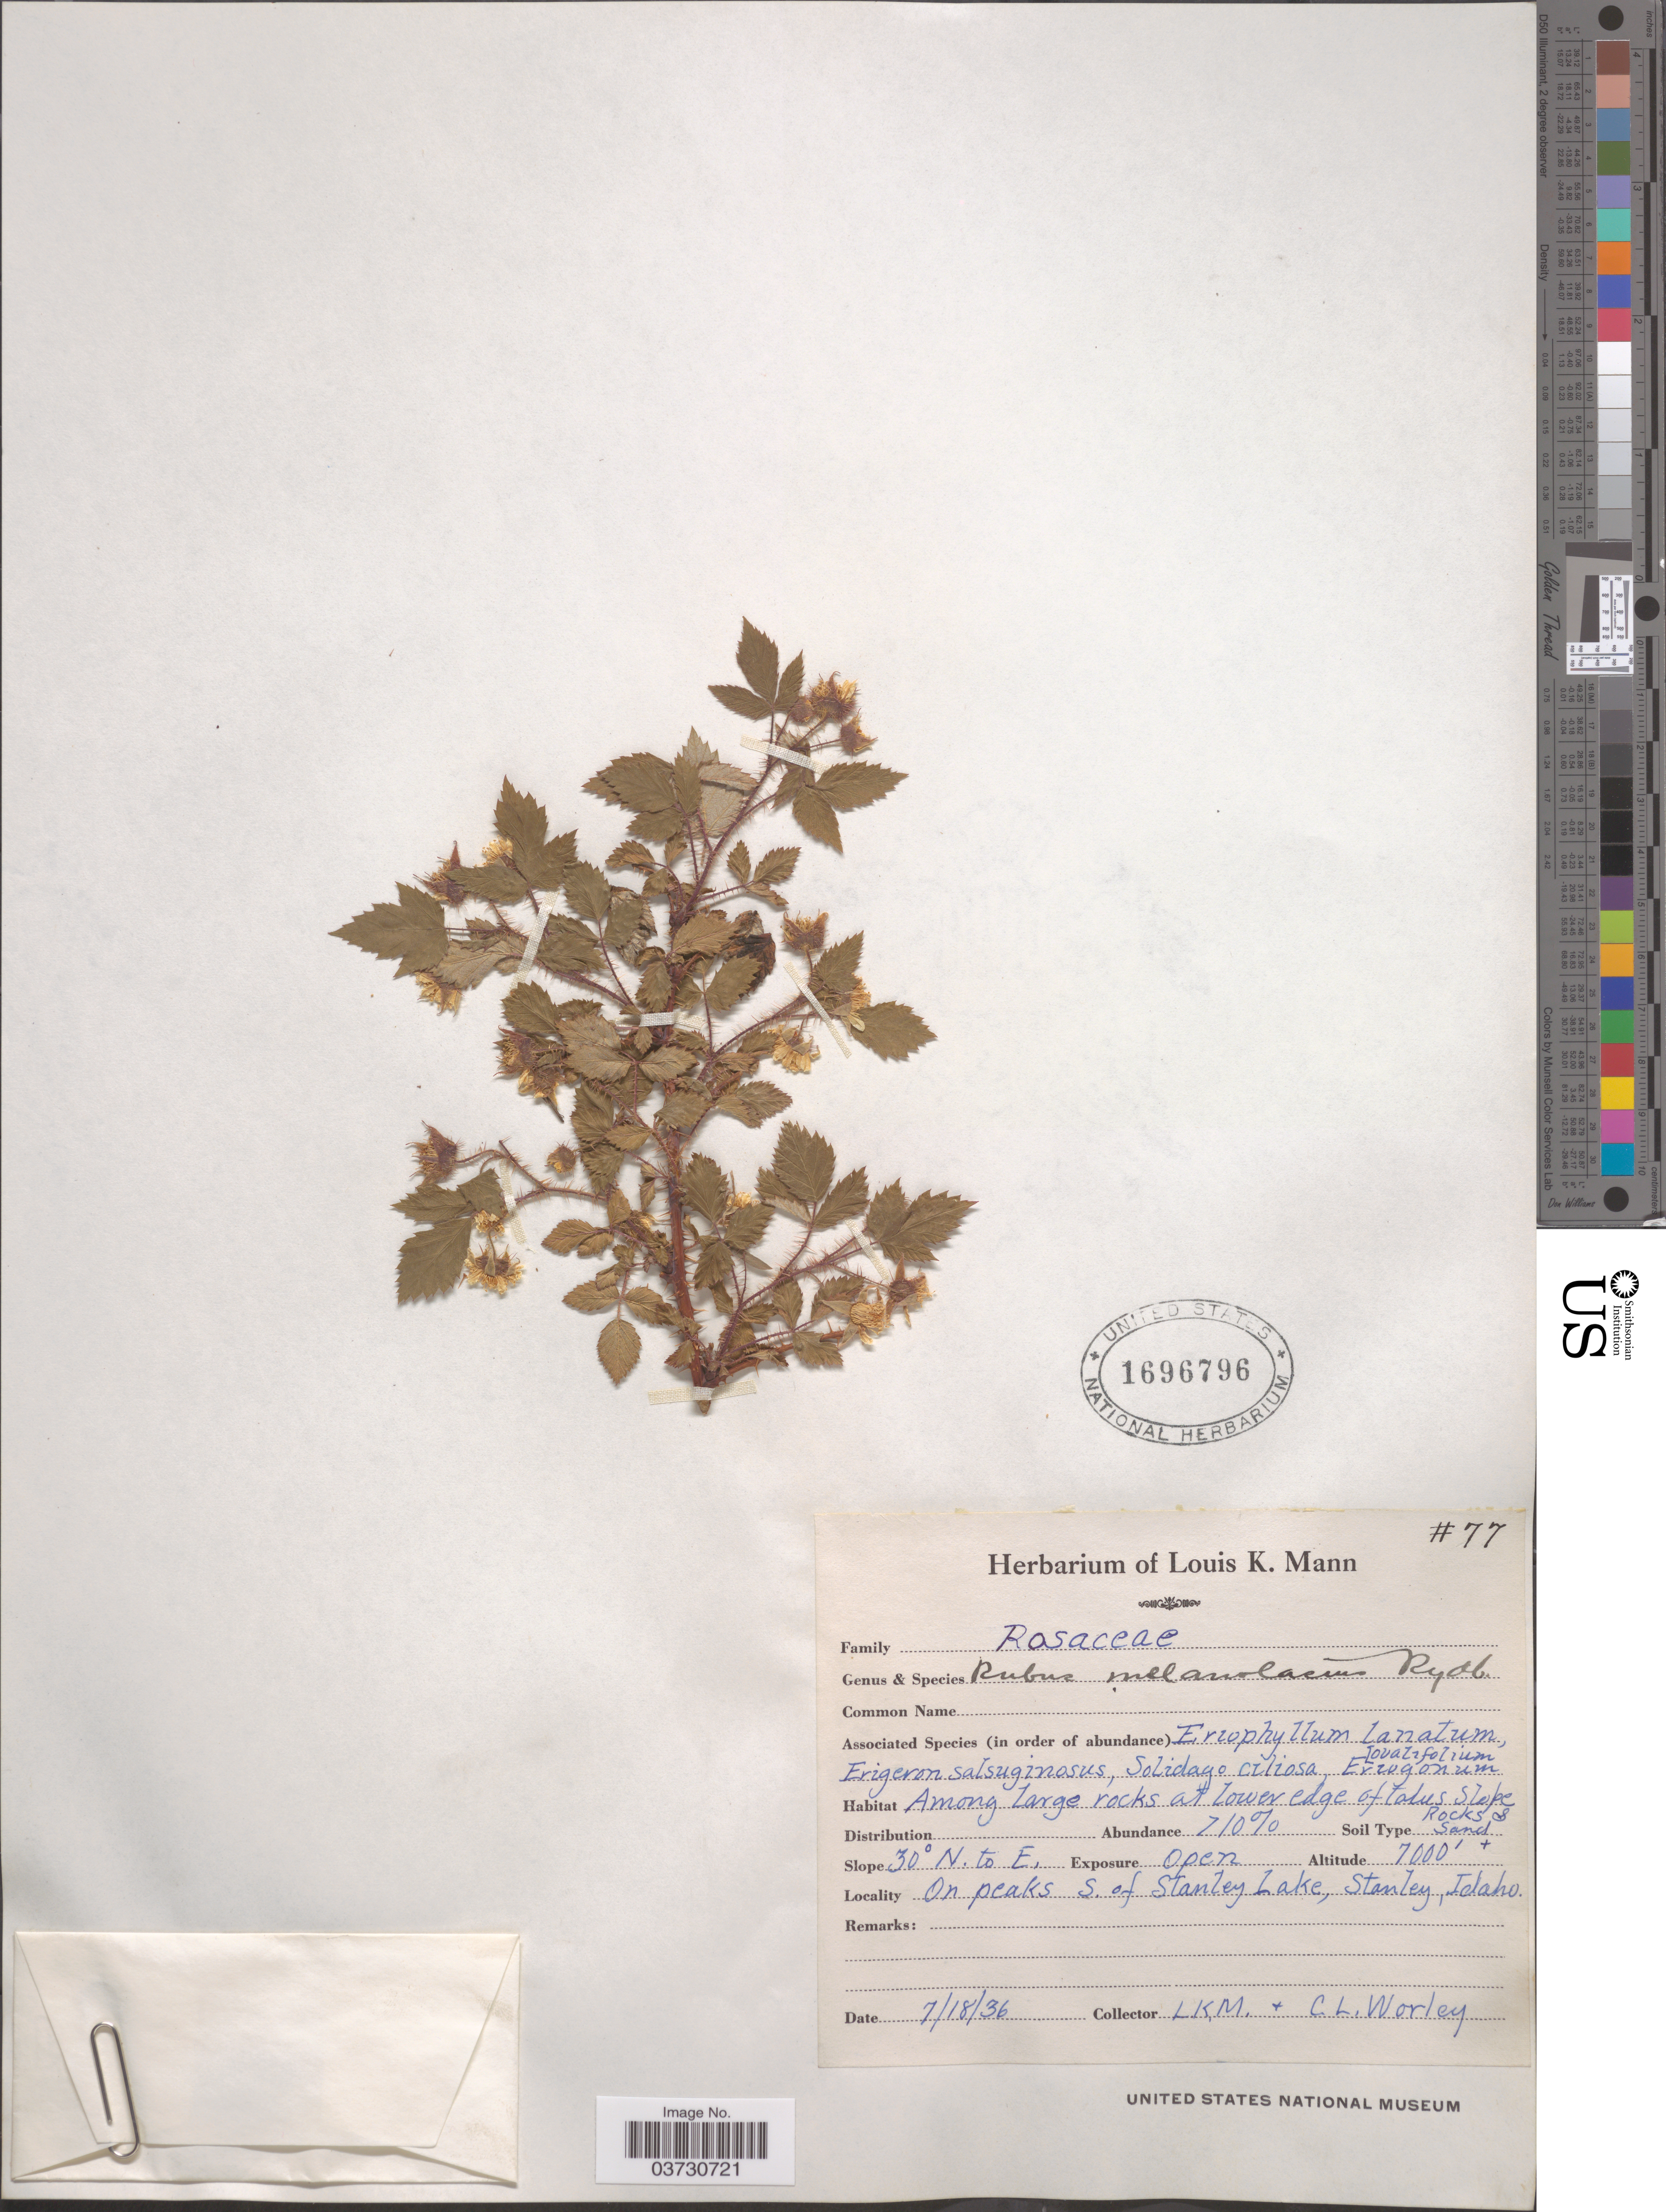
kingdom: Plantae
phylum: Tracheophyta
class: Magnoliopsida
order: Rosales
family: Rosaceae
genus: Rubus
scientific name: Rubus melanolasius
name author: Dieck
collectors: L. K. Mann & C. Worley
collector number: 77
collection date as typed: Transcribed d/m/y: 18/7/36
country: United States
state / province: Idaho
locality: On Peaks S. of Stanley Lake, Stanley. Among large rocks at lower edge of talus slopes.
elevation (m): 2134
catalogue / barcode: US 1696796